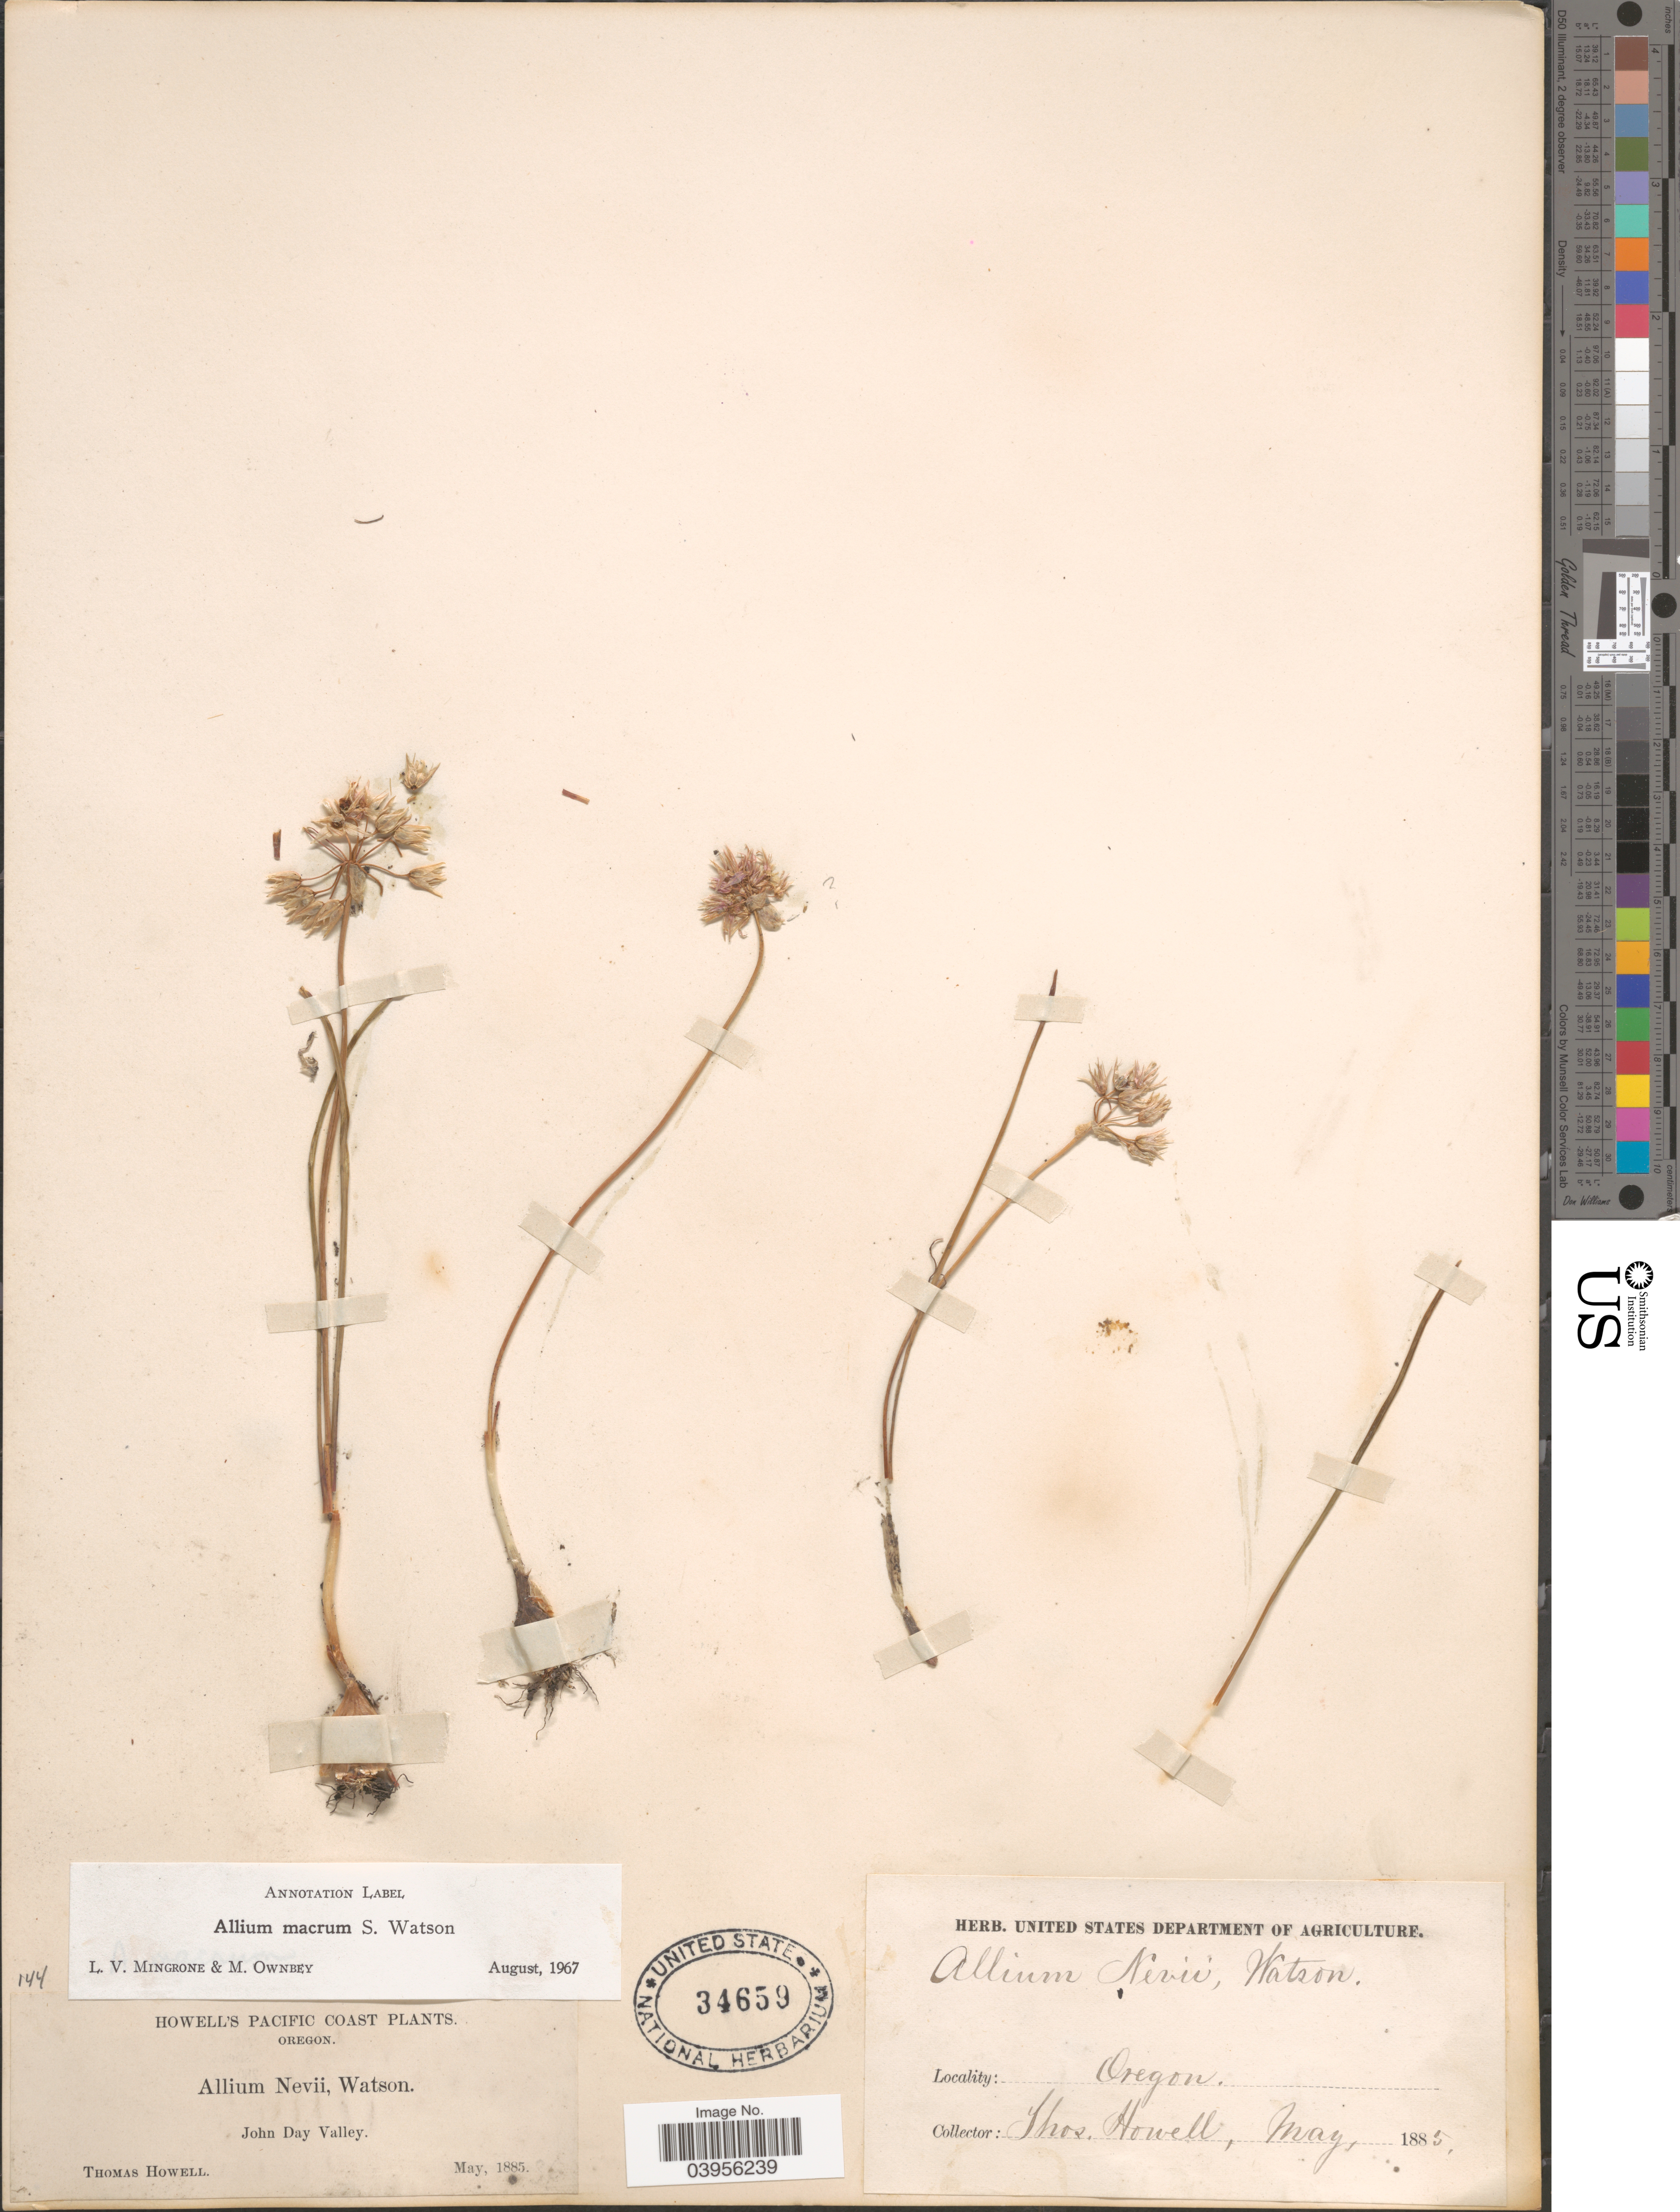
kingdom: Plantae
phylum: Tracheophyta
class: Liliopsida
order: Asparagales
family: Amaryllidaceae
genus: Allium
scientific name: Allium macrum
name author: S. Watson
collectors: T. Howell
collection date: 1885-05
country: United States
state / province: Oregon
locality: Pacific Coast. John Day Valley.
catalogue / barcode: US 34659